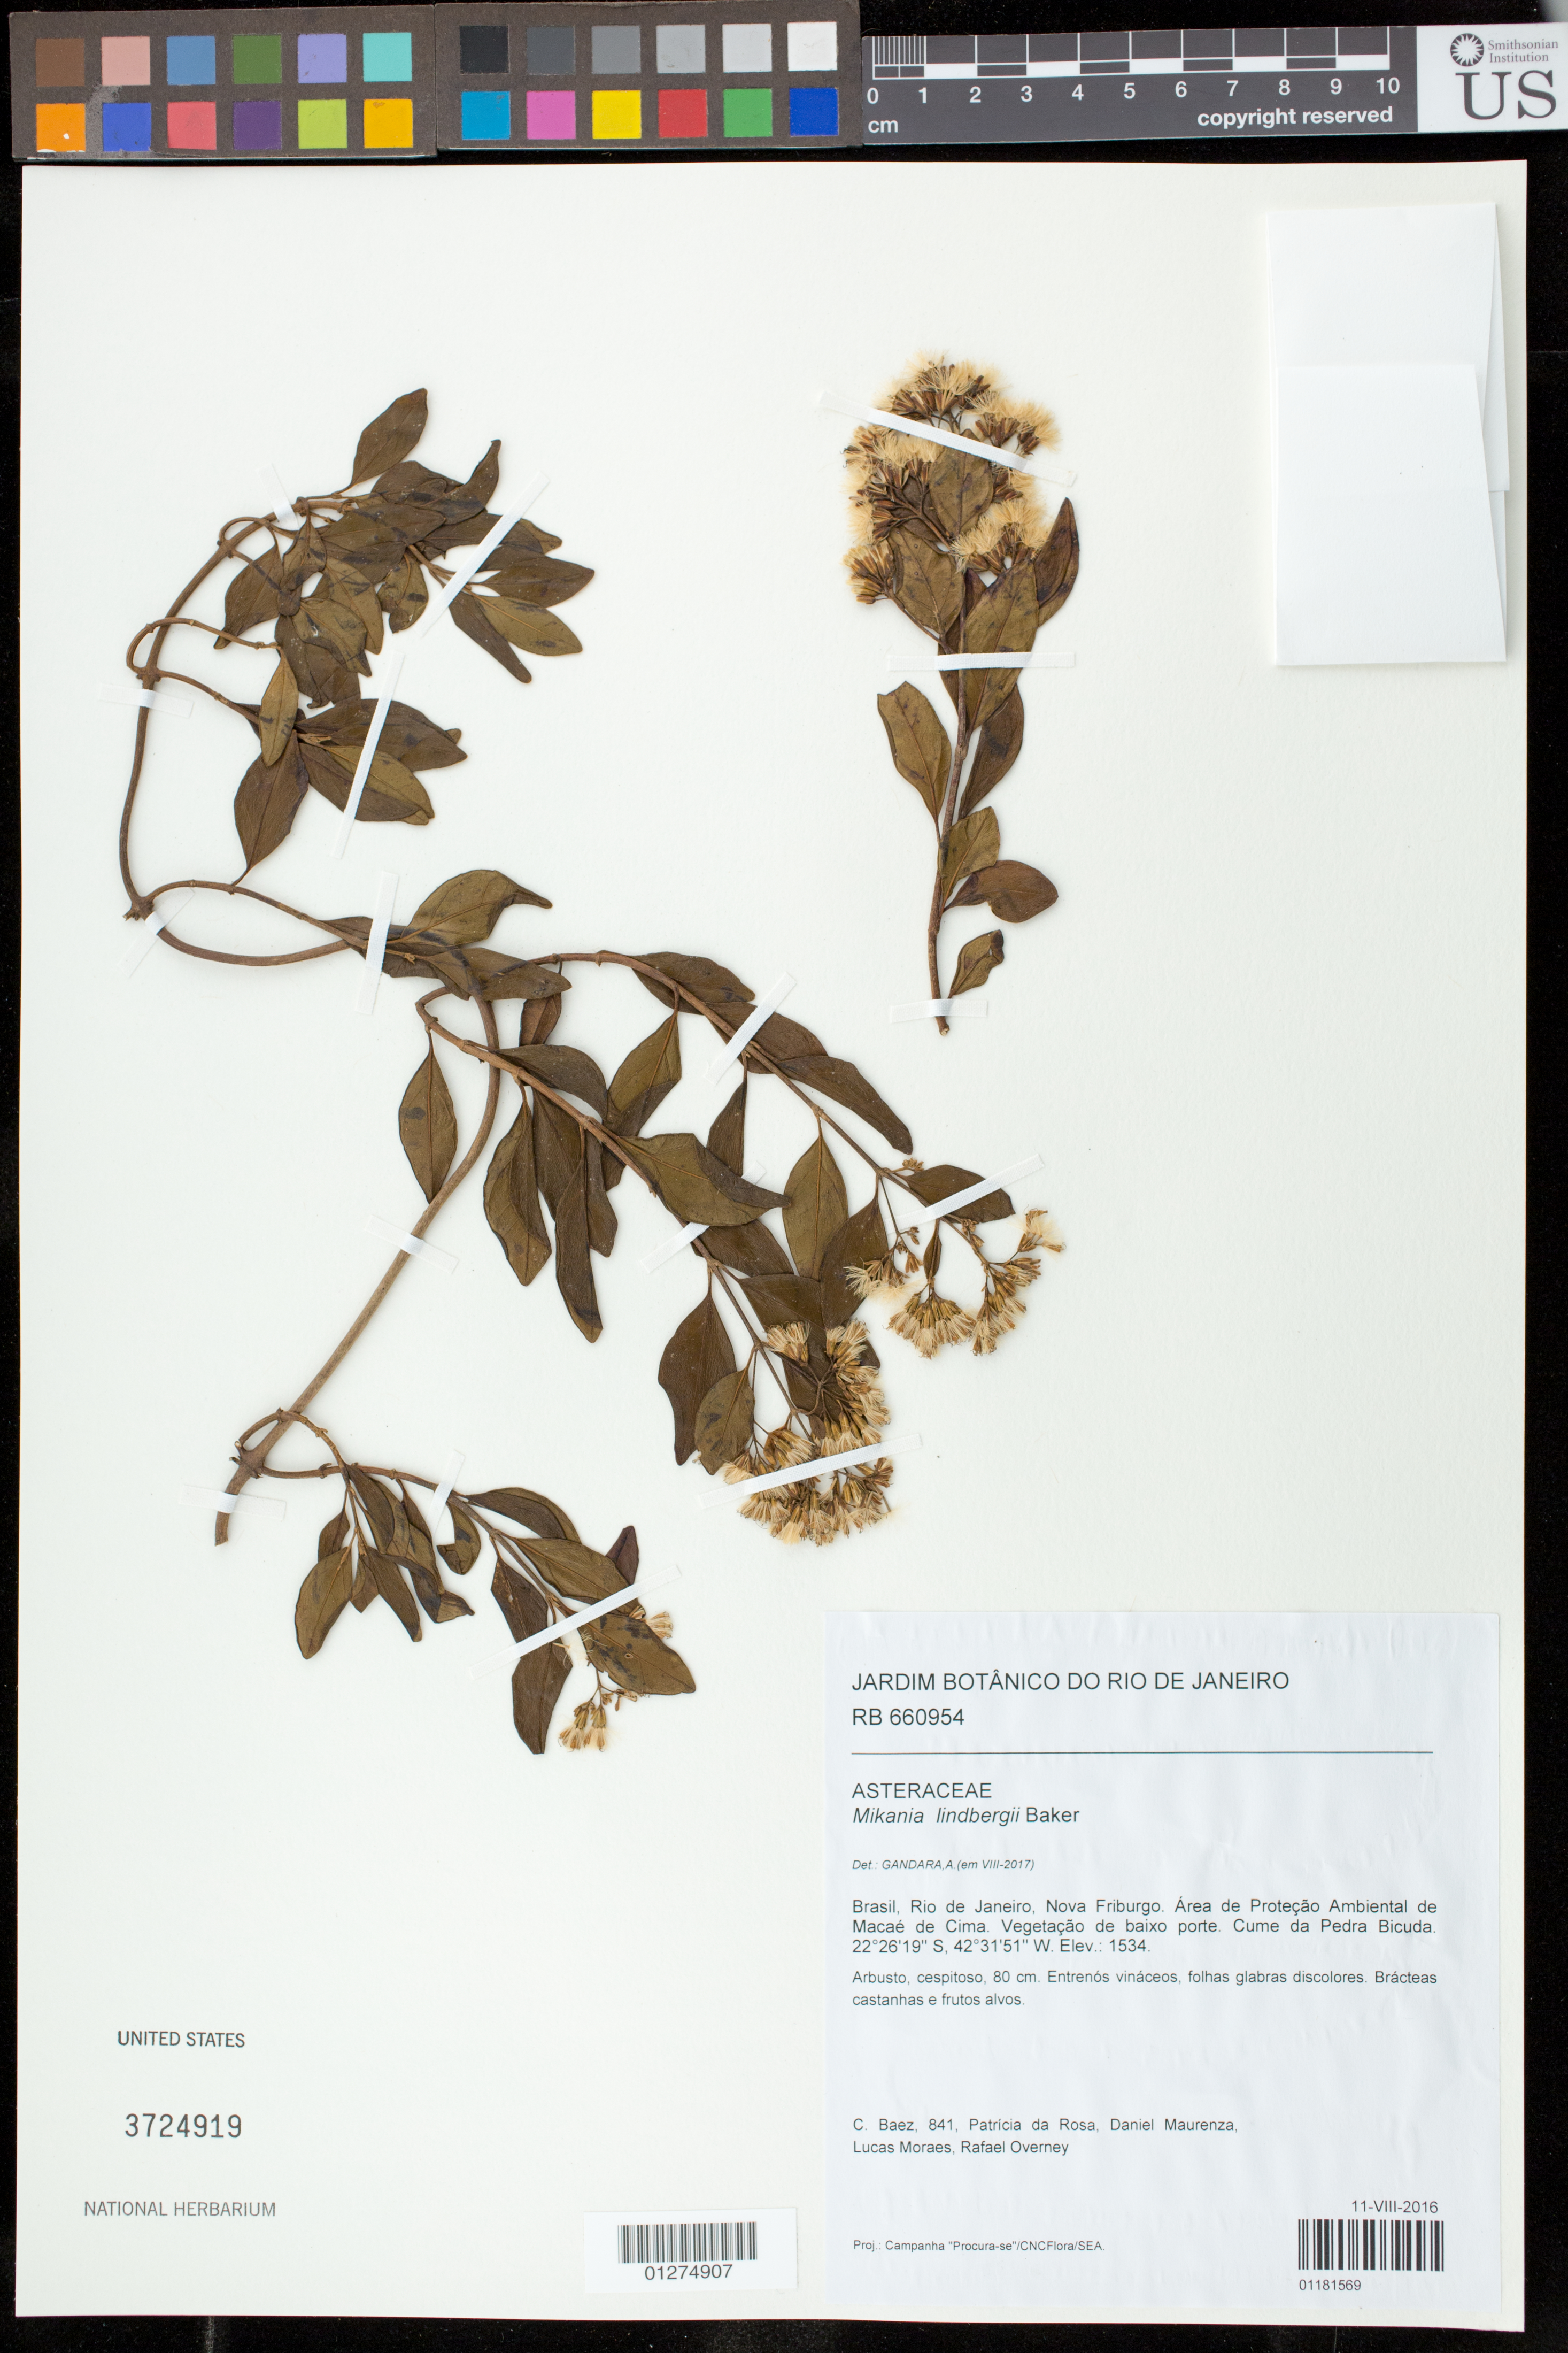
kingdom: Plantae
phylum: Tracheophyta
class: Magnoliopsida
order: Asterales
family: Asteraceae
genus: Mikania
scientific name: Mikania lindbergii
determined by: Gándara, A.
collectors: C. Baez, P. Rosa, D. Maurenza, L. Moraes & R. Overney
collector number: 841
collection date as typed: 11 VIII 2016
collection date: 2016-08-11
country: Brazil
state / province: Rio de Janeiro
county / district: Nova Friburgo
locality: Area de Protecao Ambiental de Macae de Cima.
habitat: Vegetacao de baixo porte. Cume da Pedra Bicuda.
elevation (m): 1534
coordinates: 22 26 17 S, 42 31 47 W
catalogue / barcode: US 3724919